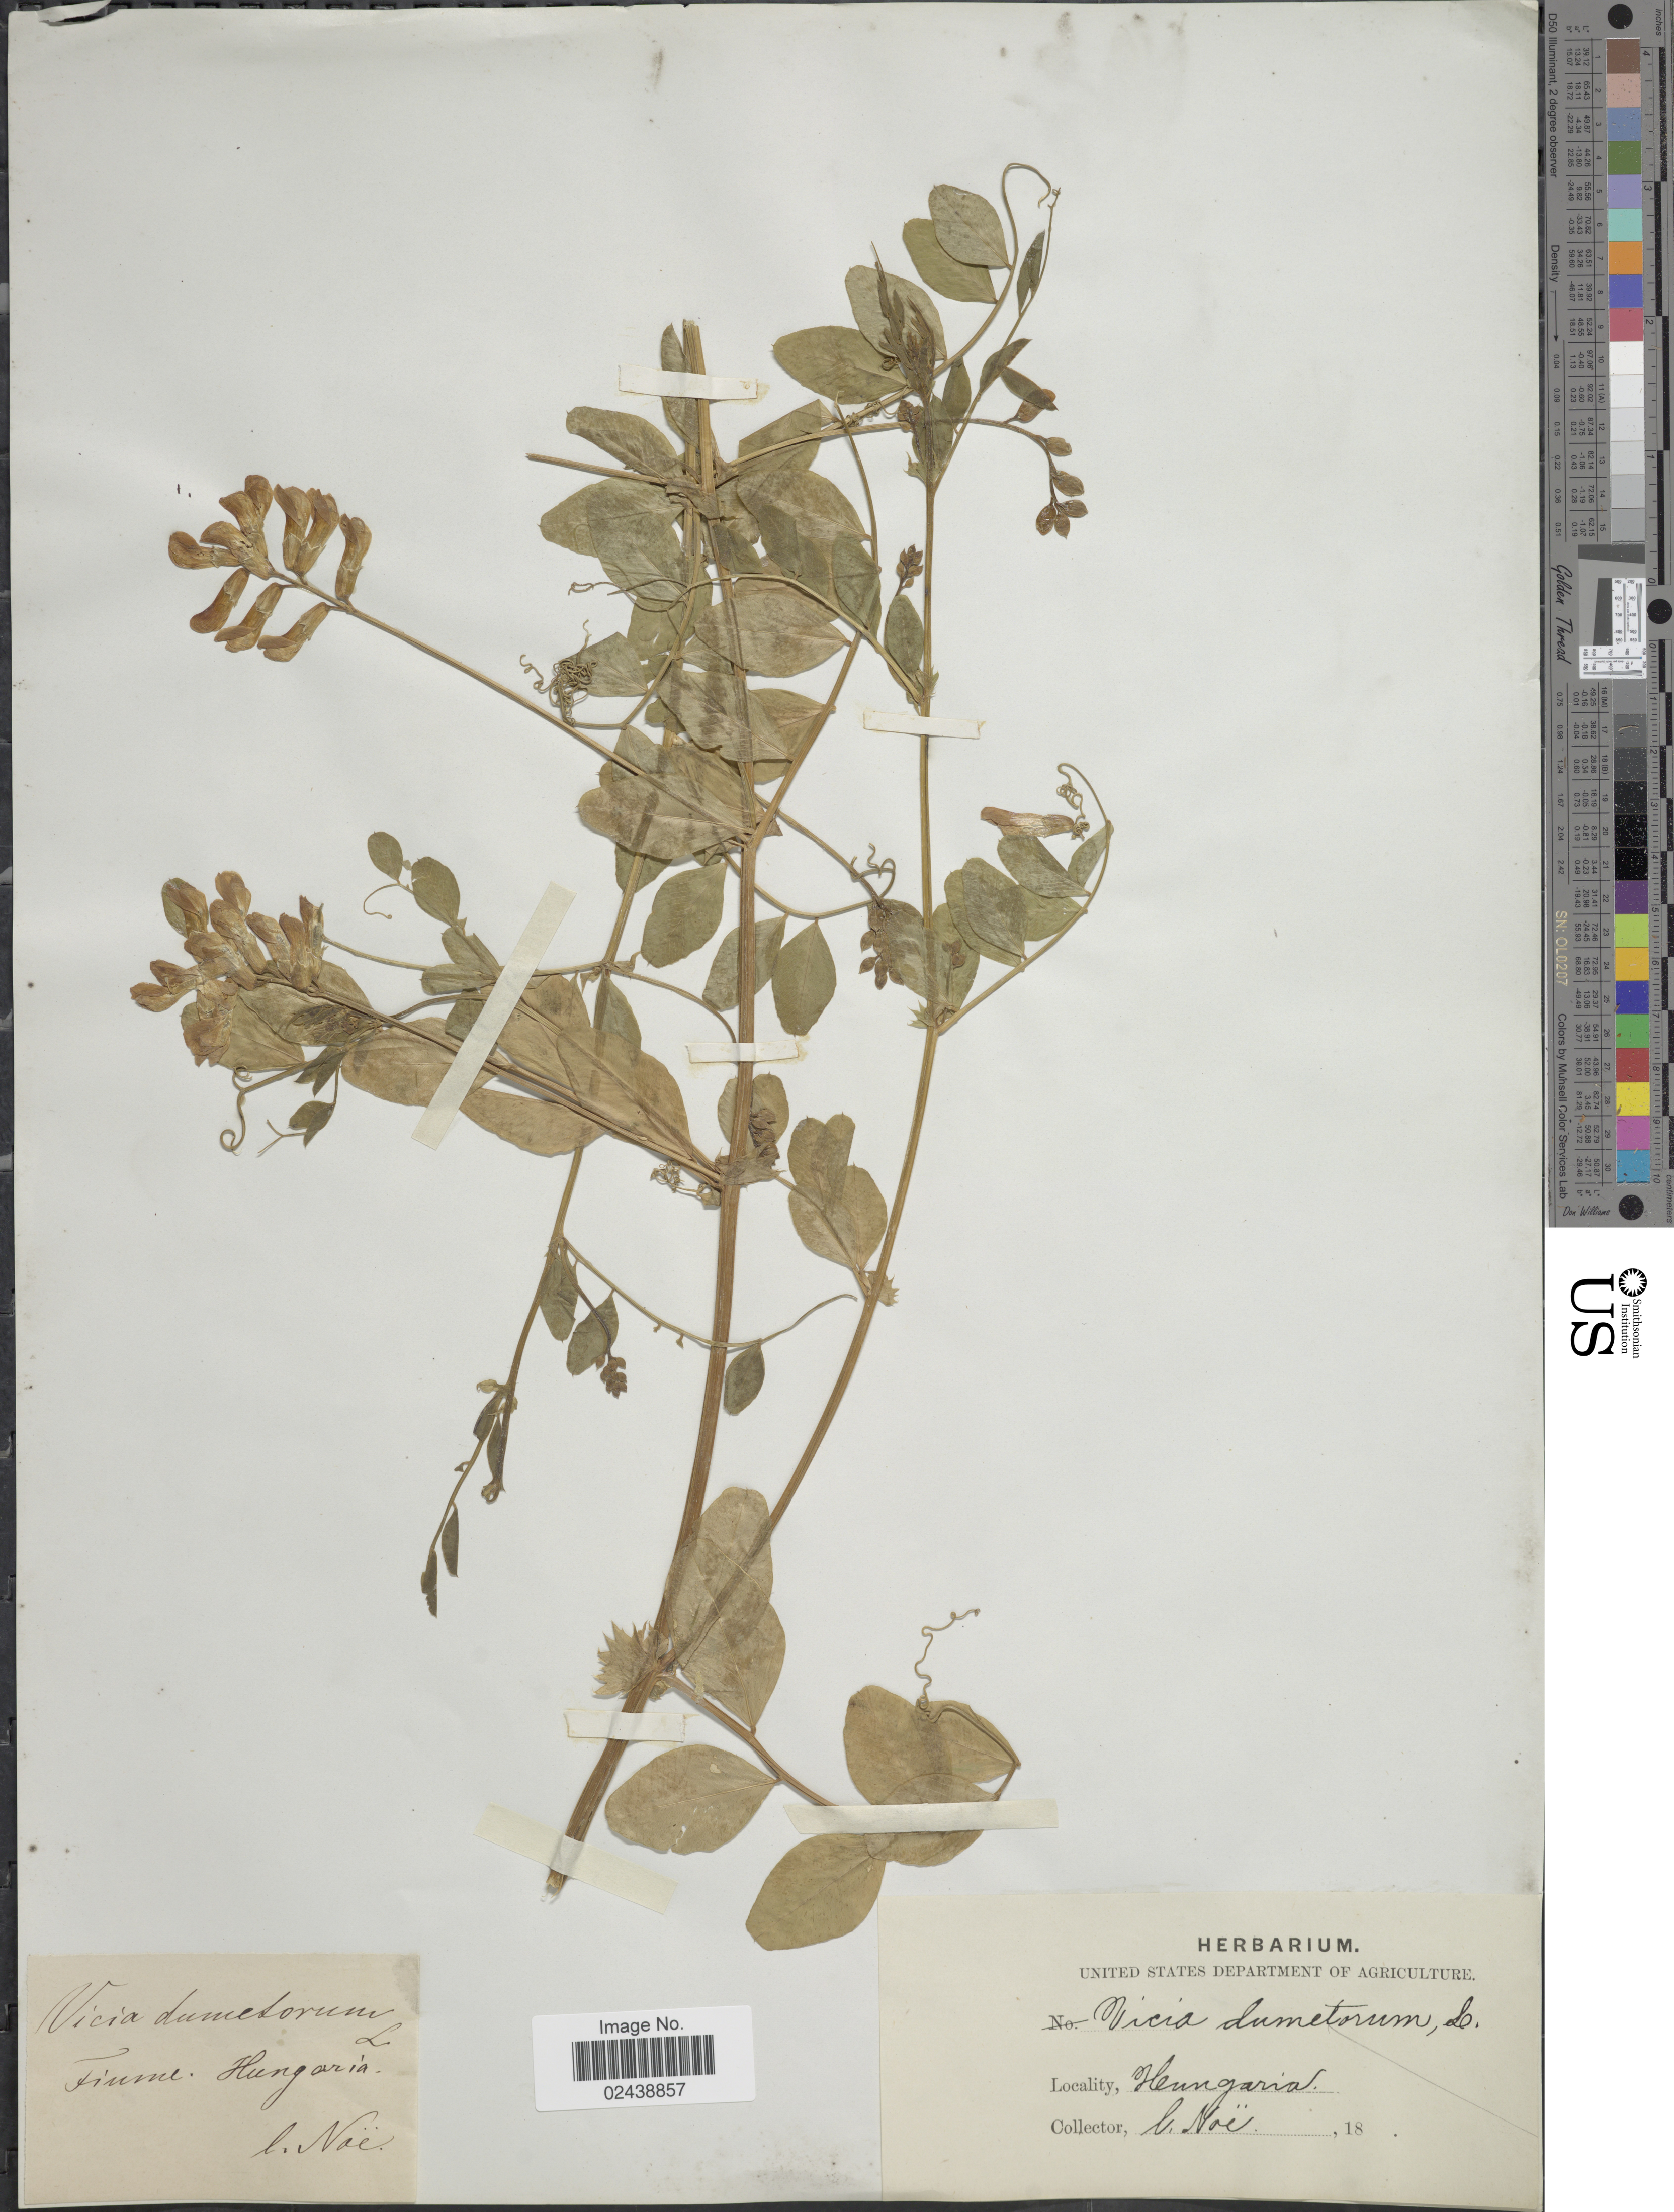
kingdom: Plantae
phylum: Tracheophyta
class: Magnoliopsida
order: Fabales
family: Fabaceae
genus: Vicia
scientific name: Vicia dumetorum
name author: L.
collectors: C. Noe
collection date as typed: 18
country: Hungary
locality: Fiume [interpreted]